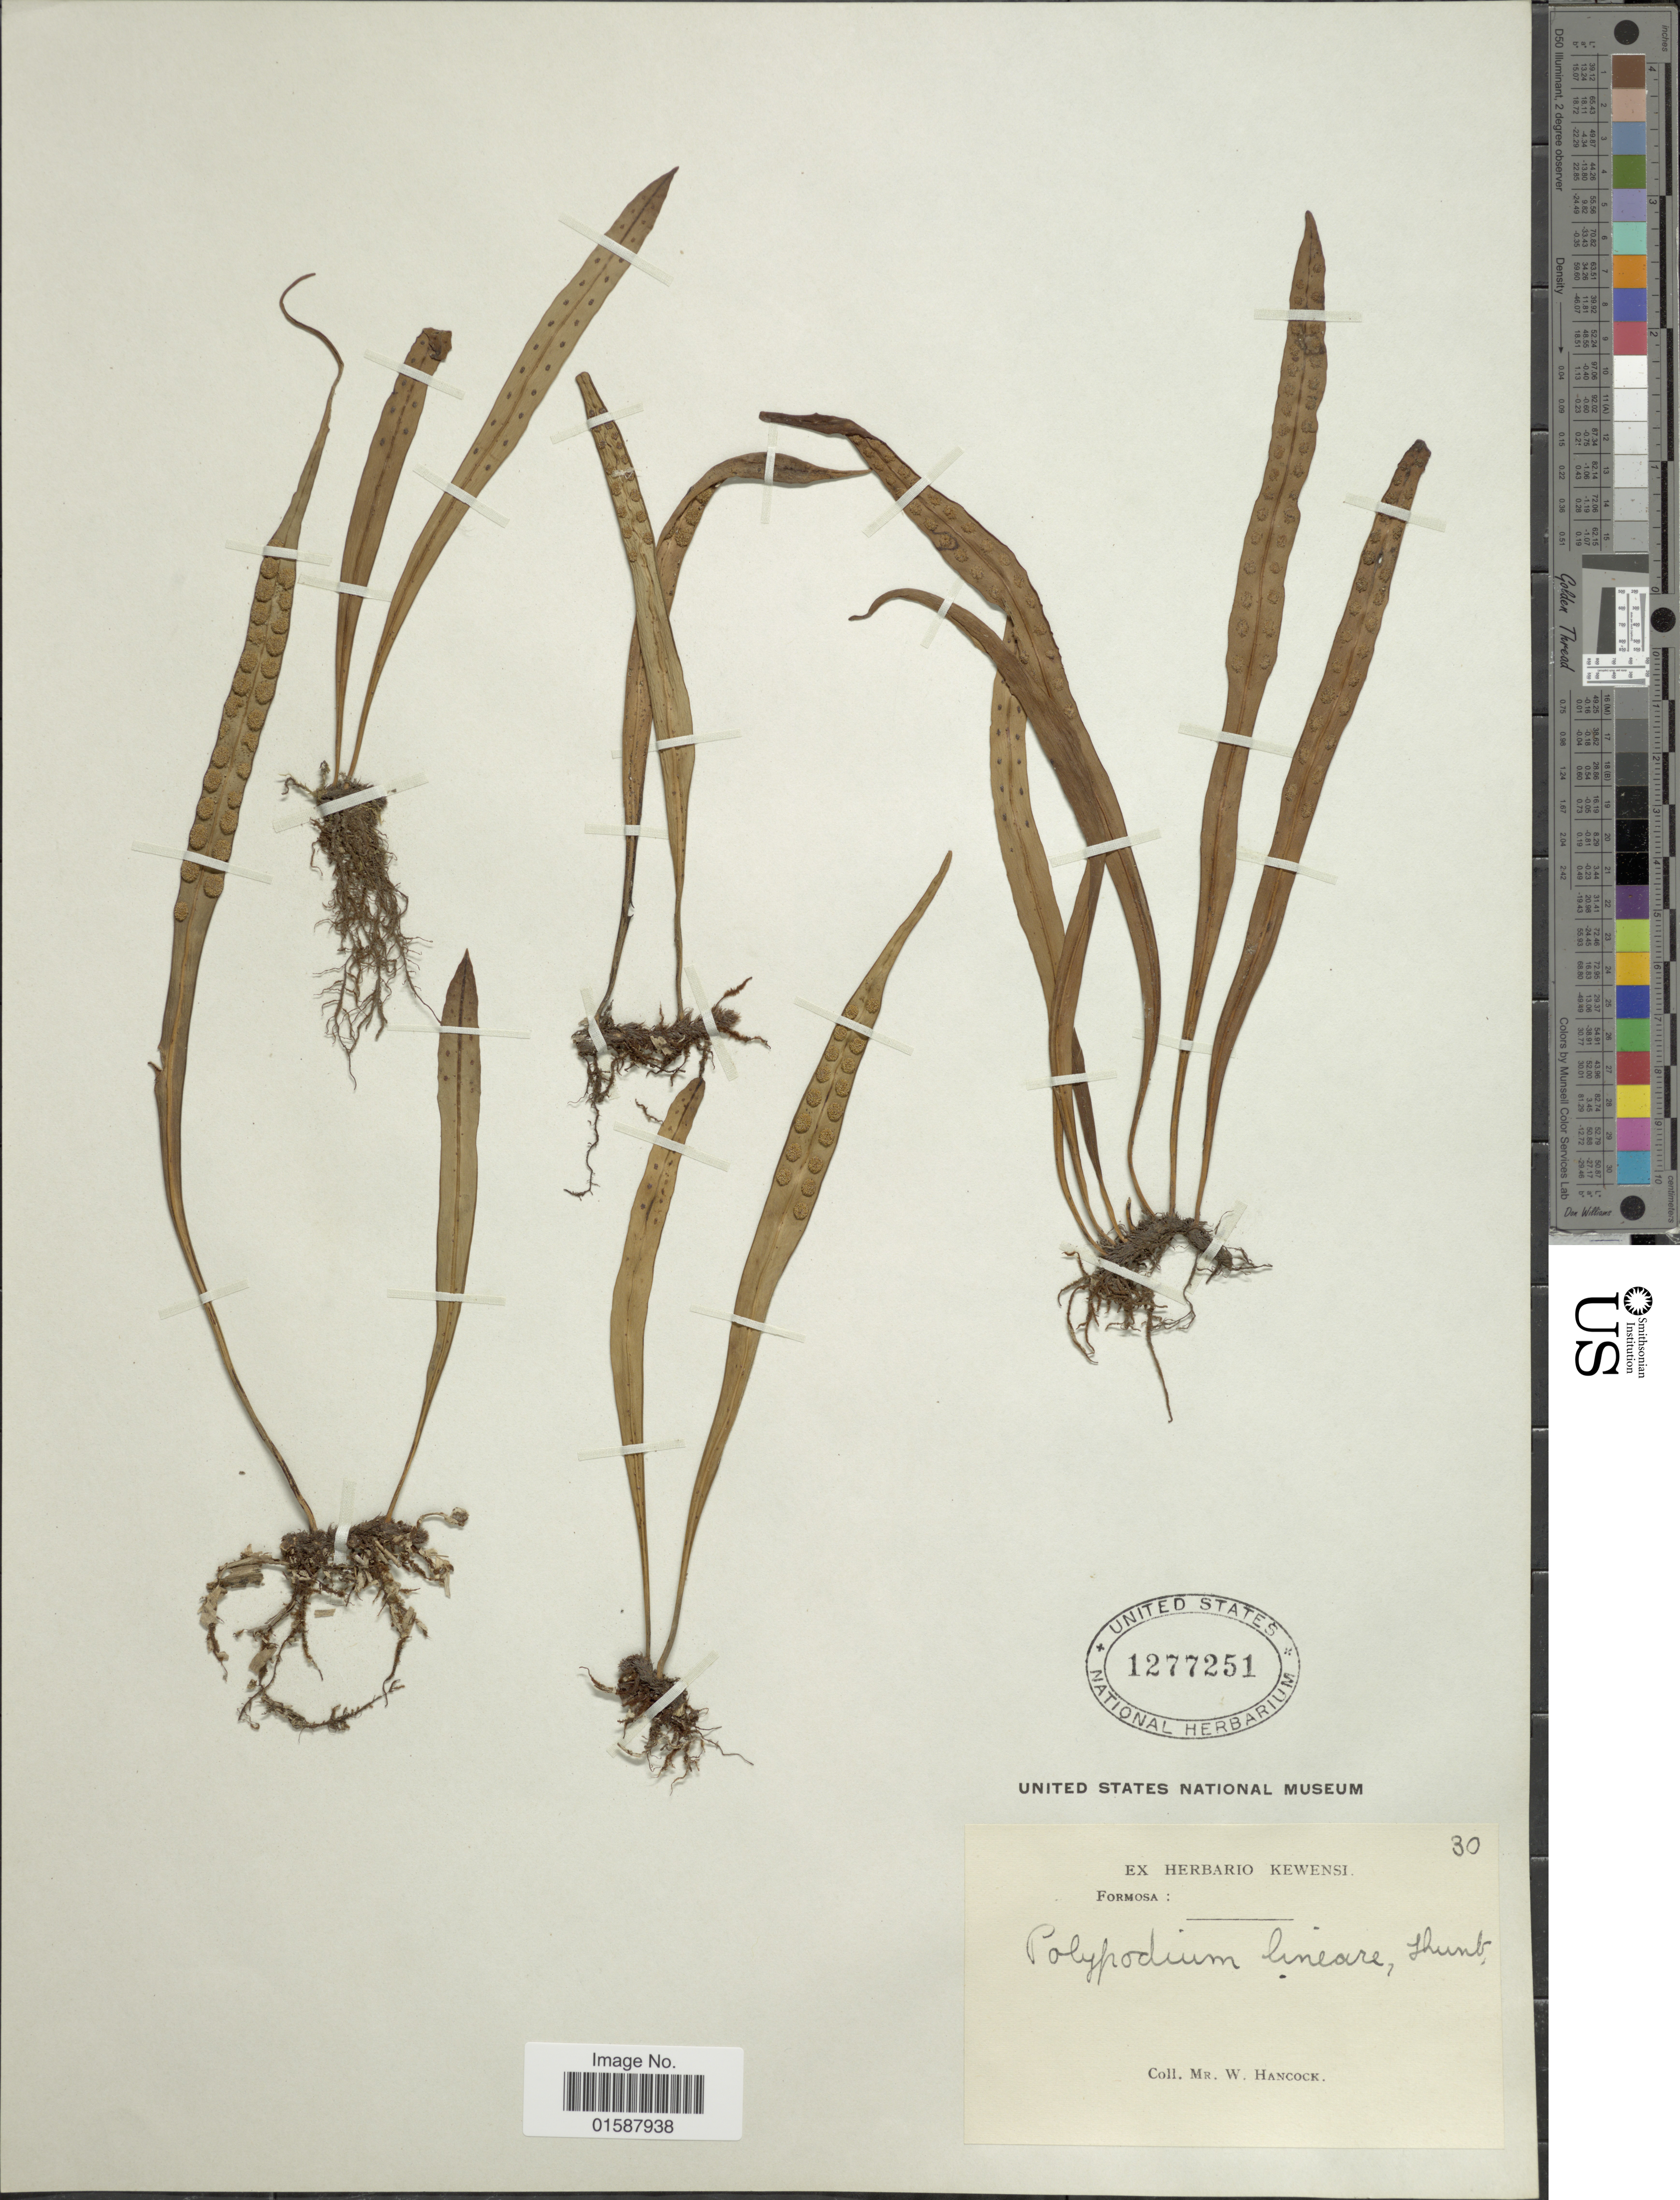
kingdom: Plantae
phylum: Tracheophyta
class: Polypodiopsida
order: Polypodiales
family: Polypodiaceae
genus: Lepisorus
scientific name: Lepisorus thunbergianus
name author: (Kaulf.) Ching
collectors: W. Hancock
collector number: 30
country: Taiwan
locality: Formosa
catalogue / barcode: US 1277251